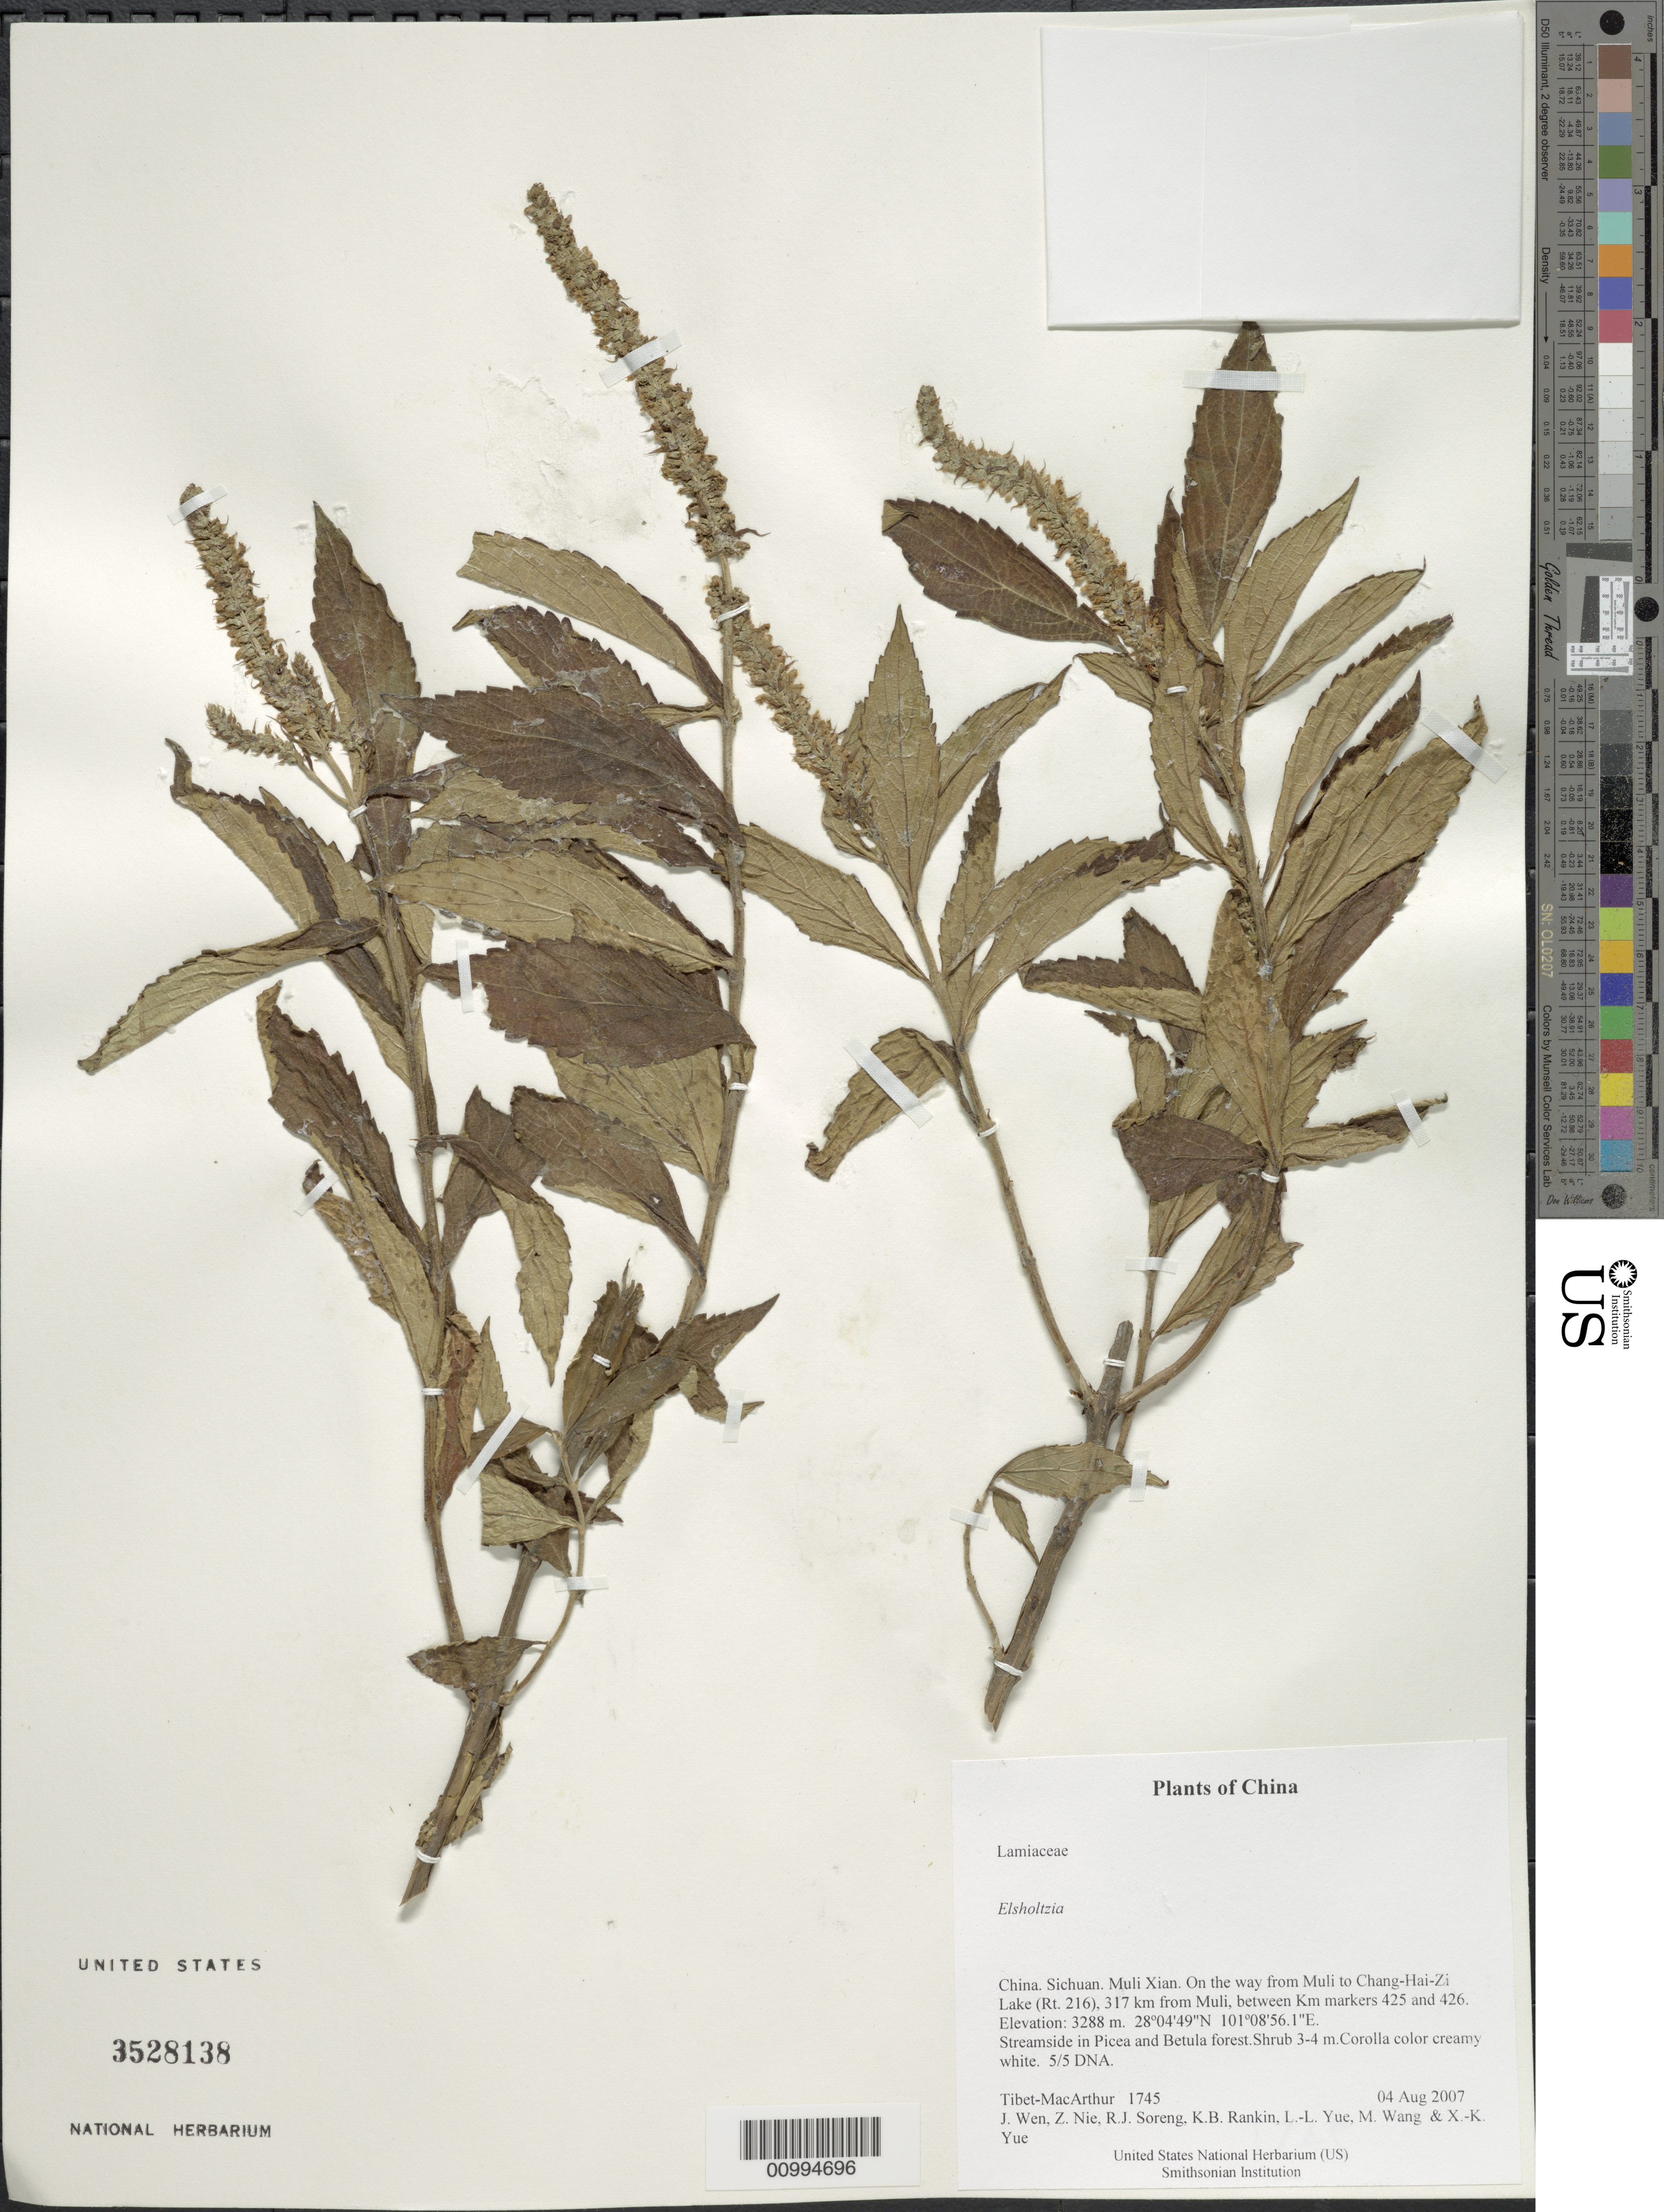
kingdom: Plantae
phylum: Tracheophyta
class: Magnoliopsida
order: Lamiales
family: Lamiaceae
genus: Elsholtzia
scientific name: Elsholtzia sp.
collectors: Tibet-MacArthur, J. Wen, Z. Nie, R. J. Soreng, K. Rankin, L. Yue, M. Wang & X. Yue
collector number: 1745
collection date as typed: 04 Aug 2007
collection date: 2007-08-04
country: China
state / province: Sichuan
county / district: Muli Xian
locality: On the way from Muli to Chang-Hai-Zi Lake (Rt. 216), 317 km from Muli, between Km markers 425 and 426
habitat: Streamside in Picea and Betula forest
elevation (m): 3288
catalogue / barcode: US 3528138